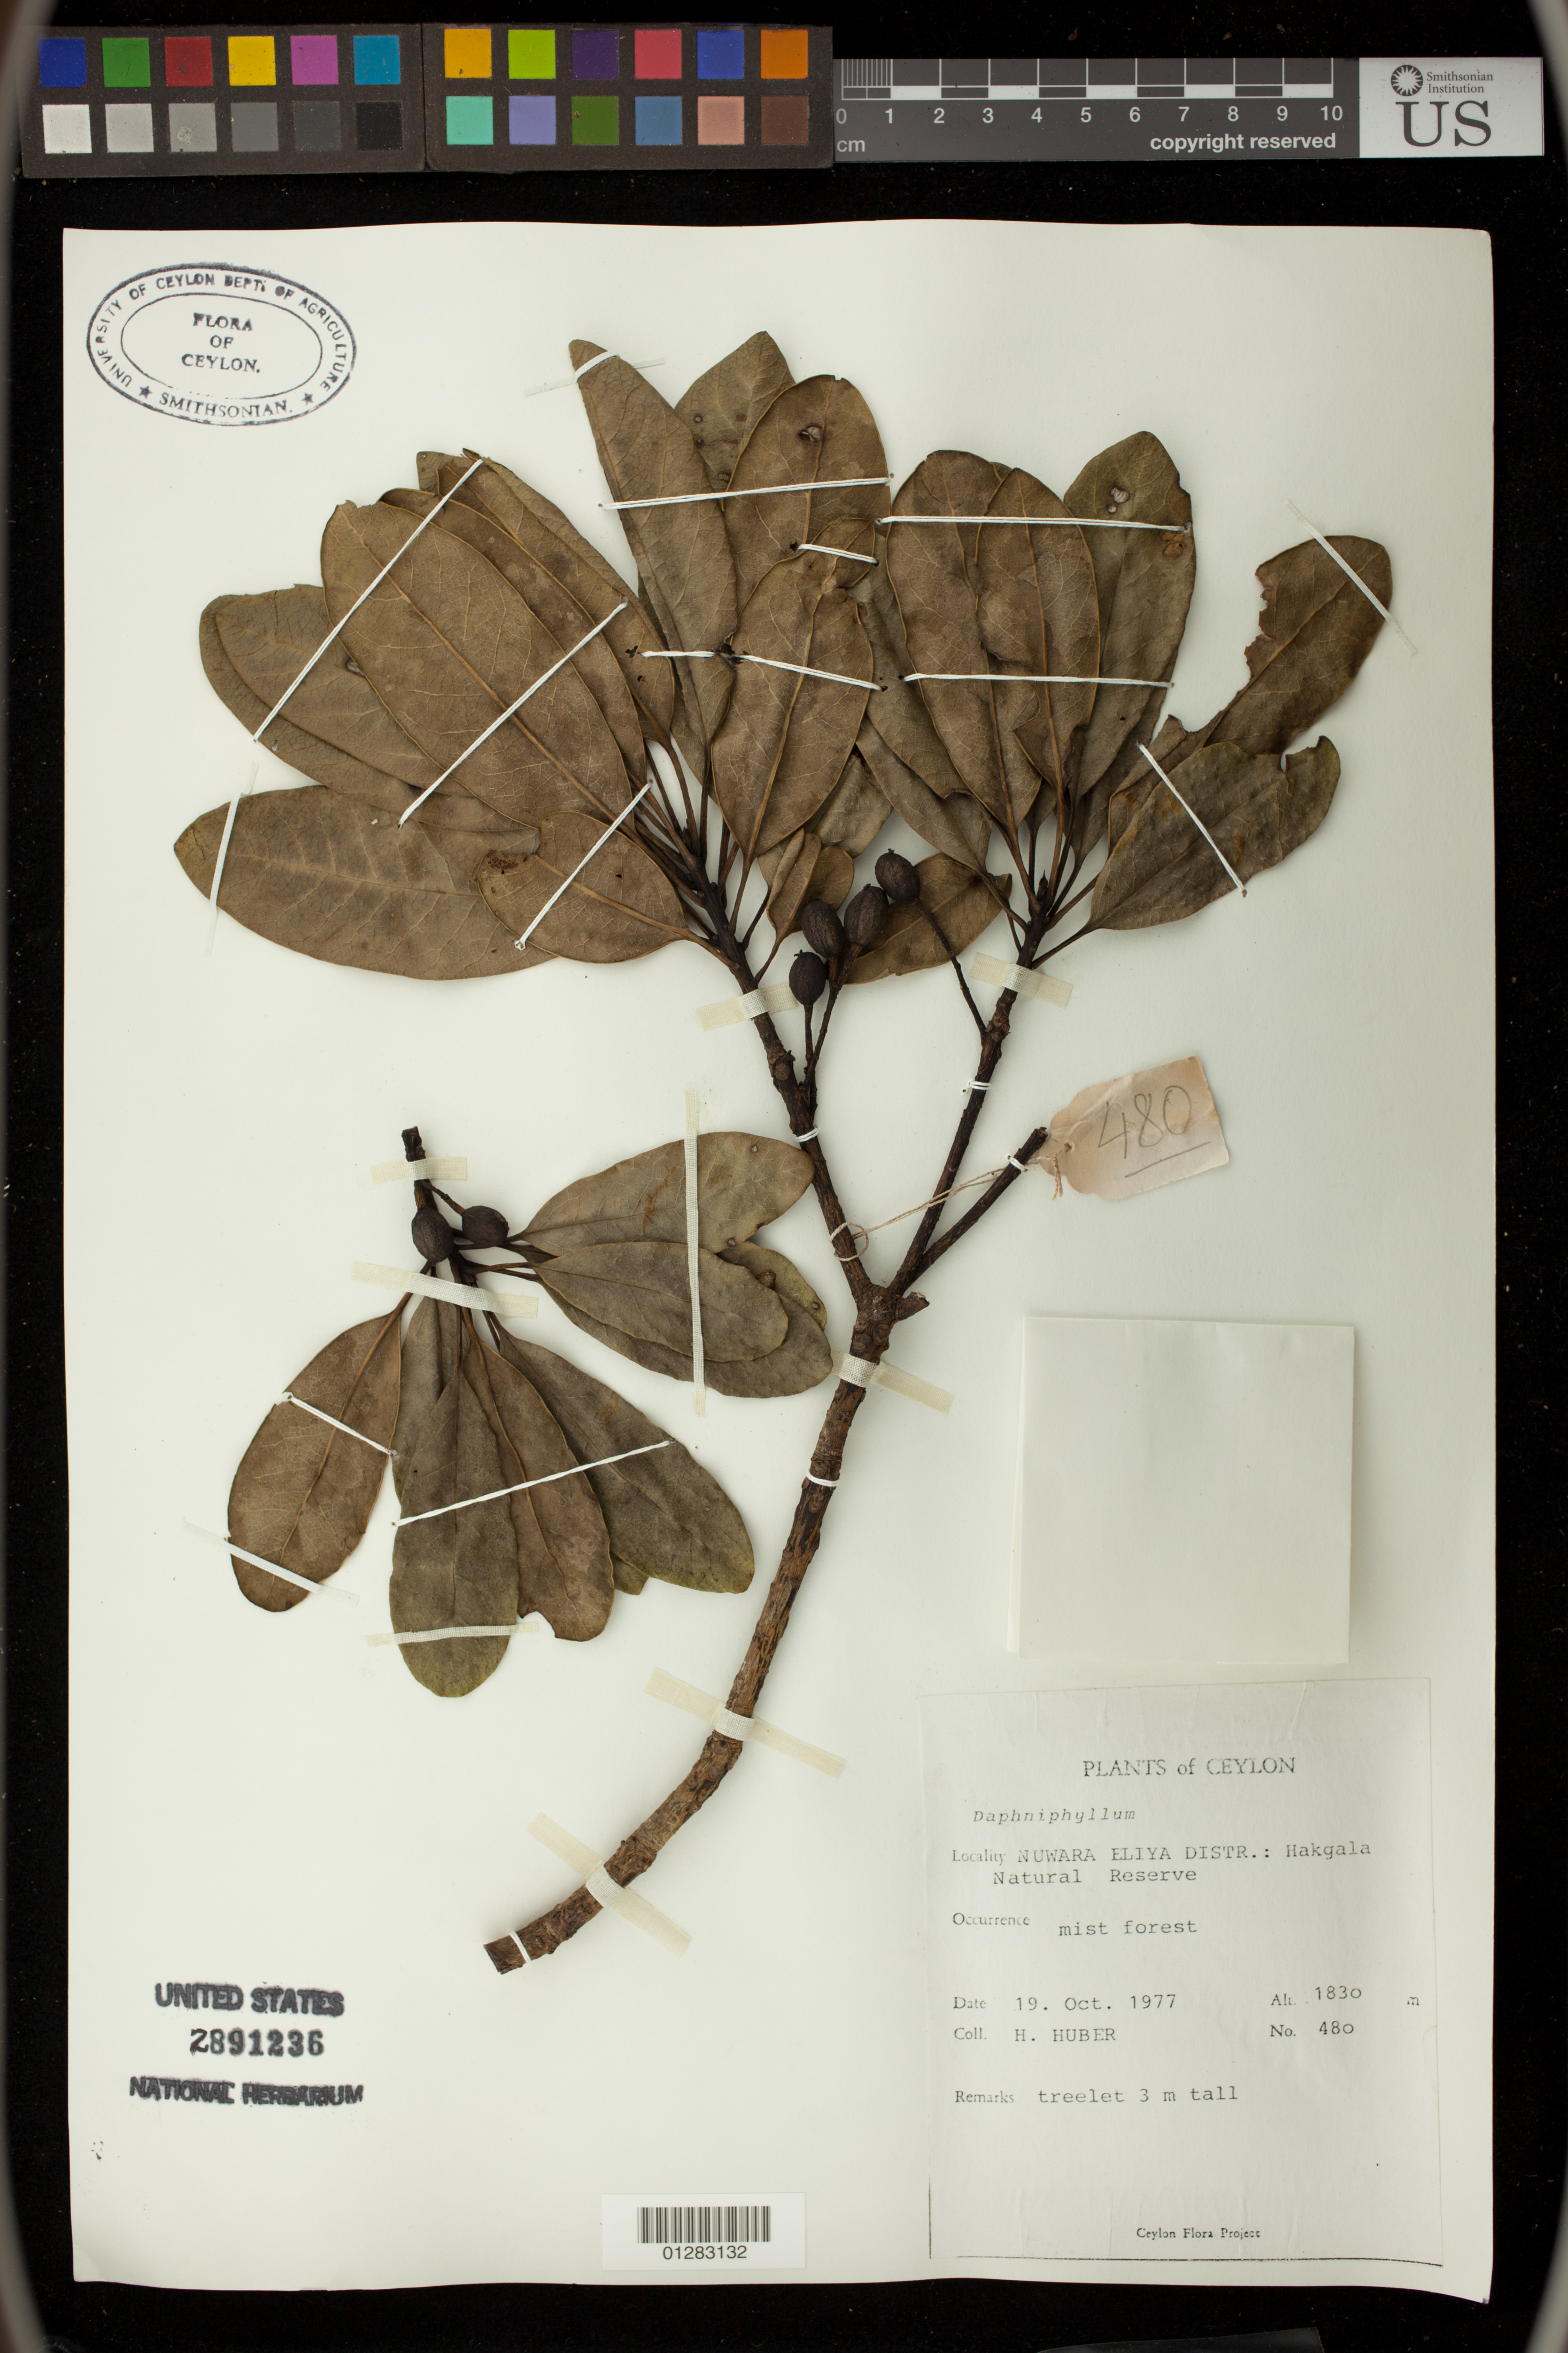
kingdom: Plantae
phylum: Tracheophyta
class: Magnoliopsida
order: Saxifragales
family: Daphniphyllaceae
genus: Daphniphyllum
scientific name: Daphniphyllum sp.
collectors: H. Huber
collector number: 480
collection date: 1977-10-19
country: Sri Lanka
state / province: Central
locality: Nuwara Eliya District, Hakgala Natural Reserve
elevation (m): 558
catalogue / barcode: US 2891236